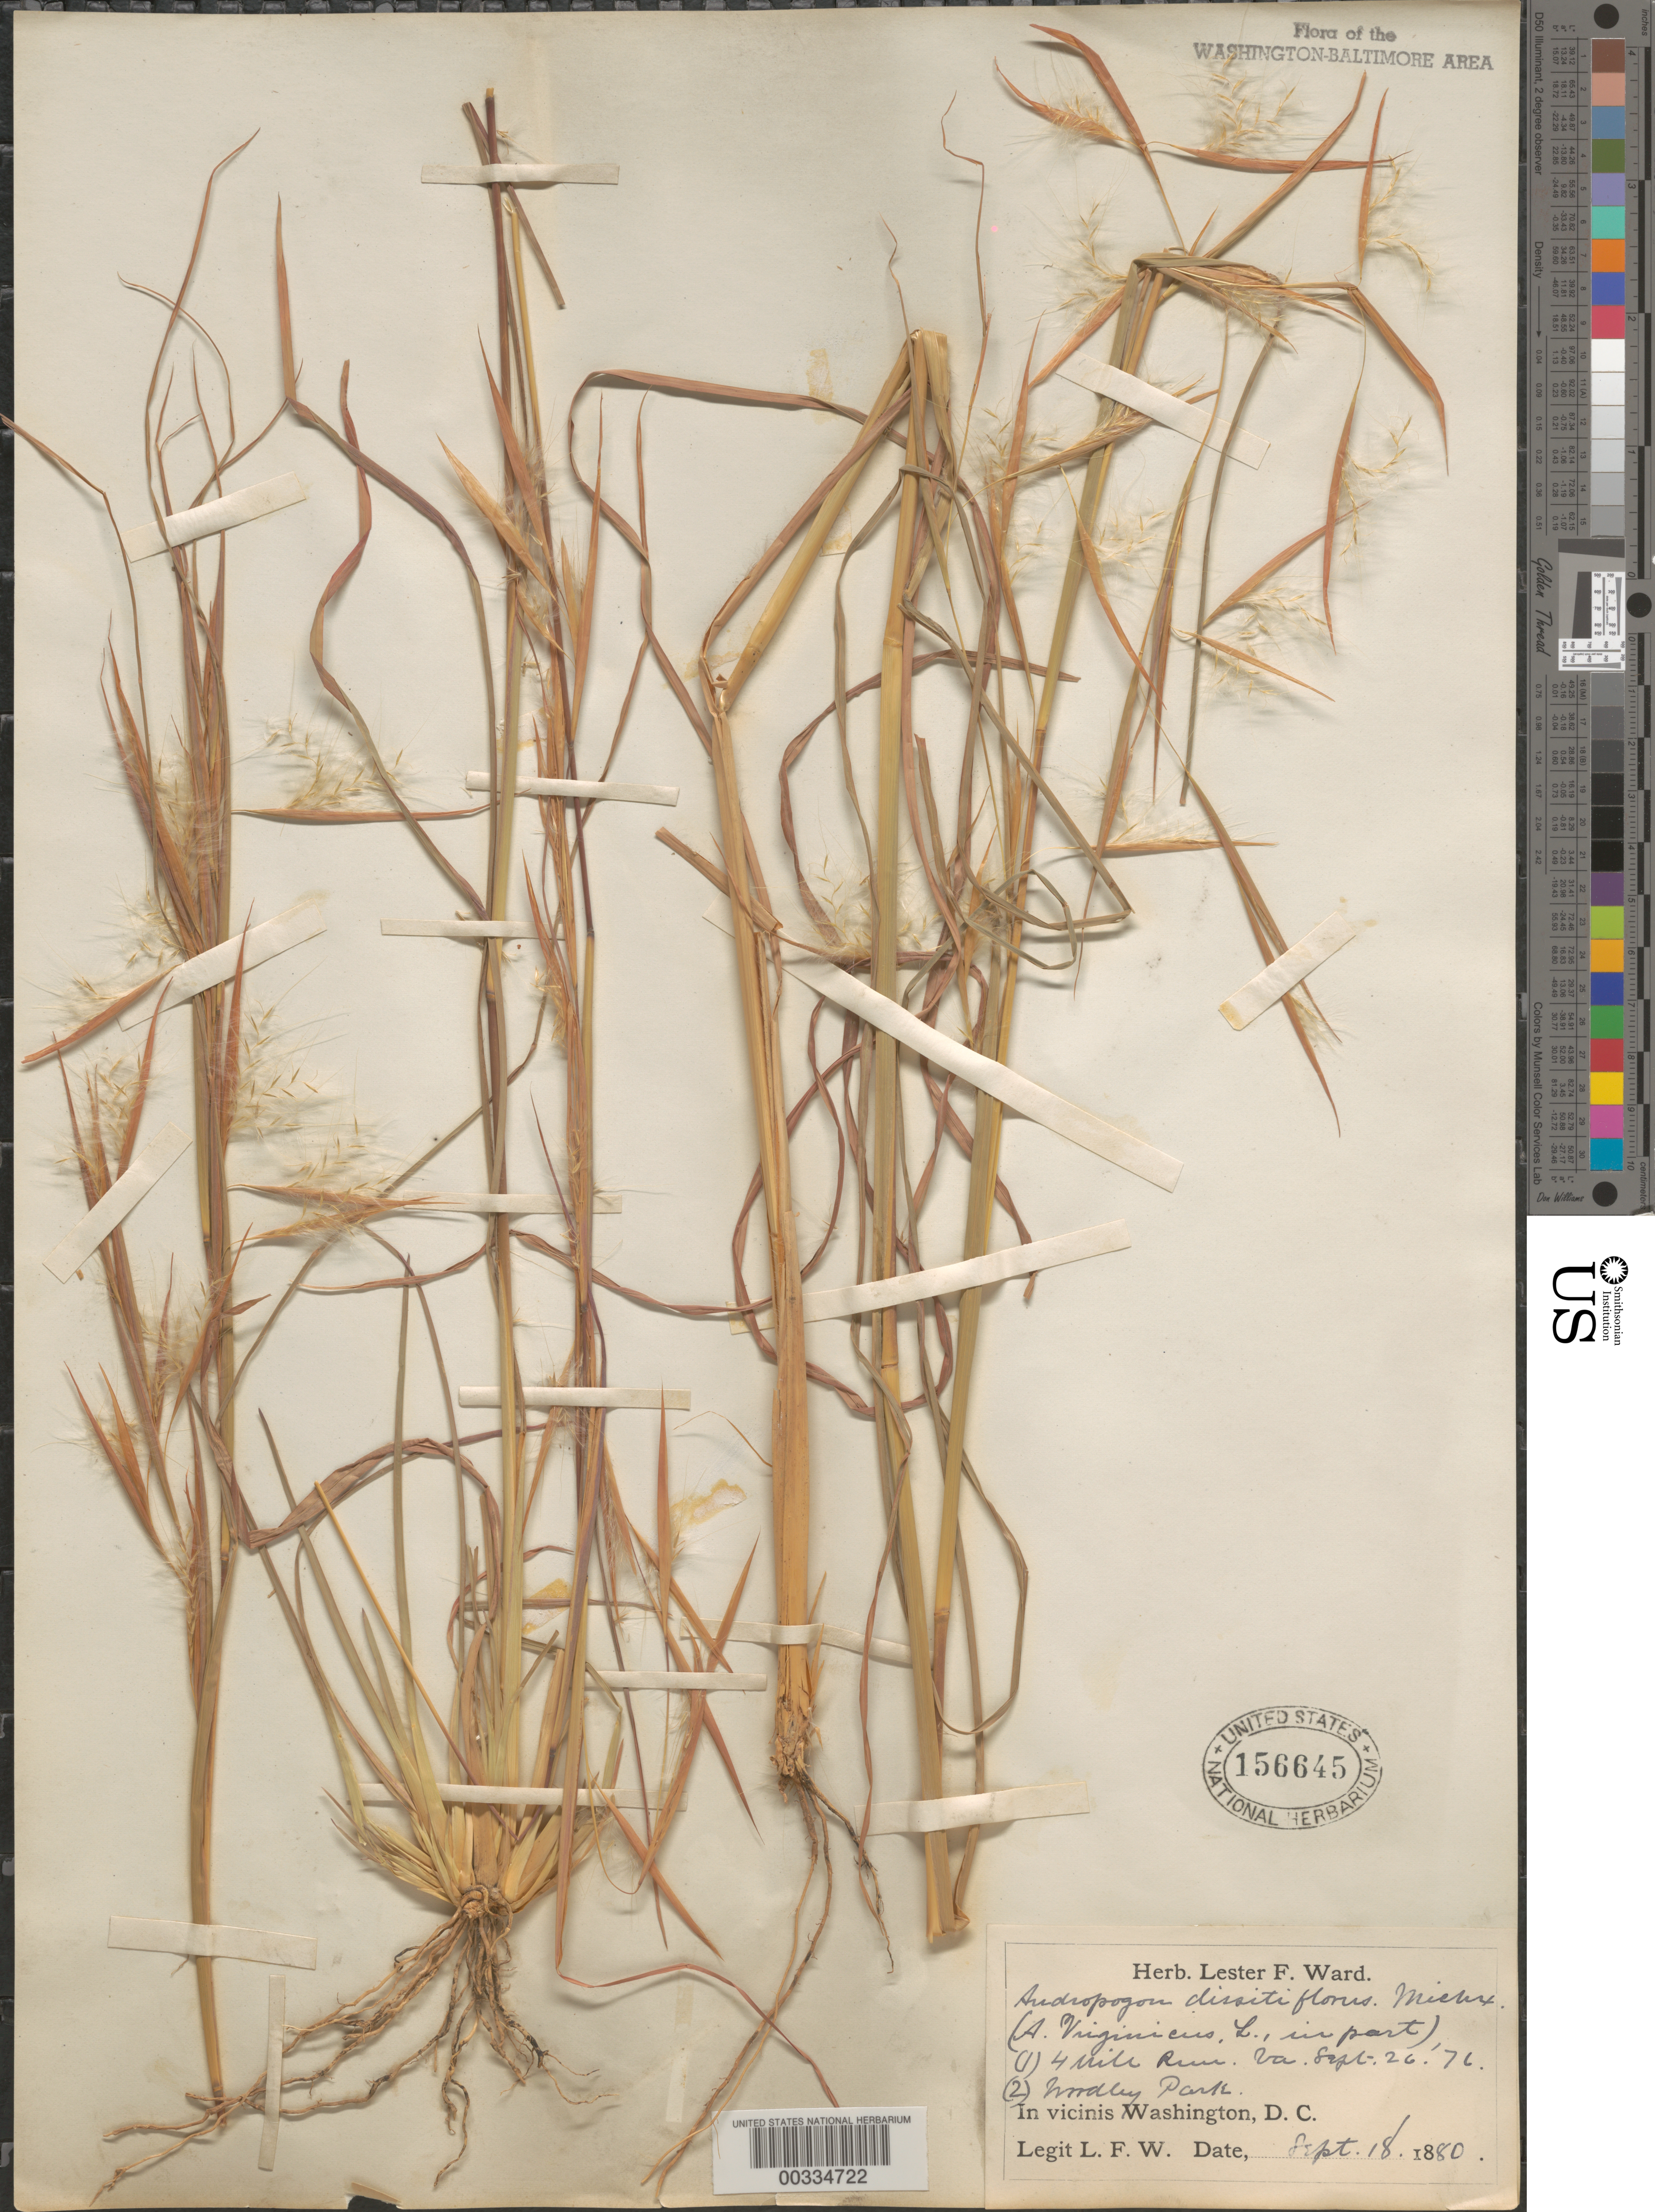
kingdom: Plantae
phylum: Tracheophyta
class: Liliopsida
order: Poales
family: Poaceae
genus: Andropogon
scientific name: Andropogon virginicus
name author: L.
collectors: L. F. Ward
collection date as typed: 26 Sep 1876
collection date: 1876-09-26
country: United States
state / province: Virginia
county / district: Arlington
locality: Four Mile Run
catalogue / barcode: US 156645